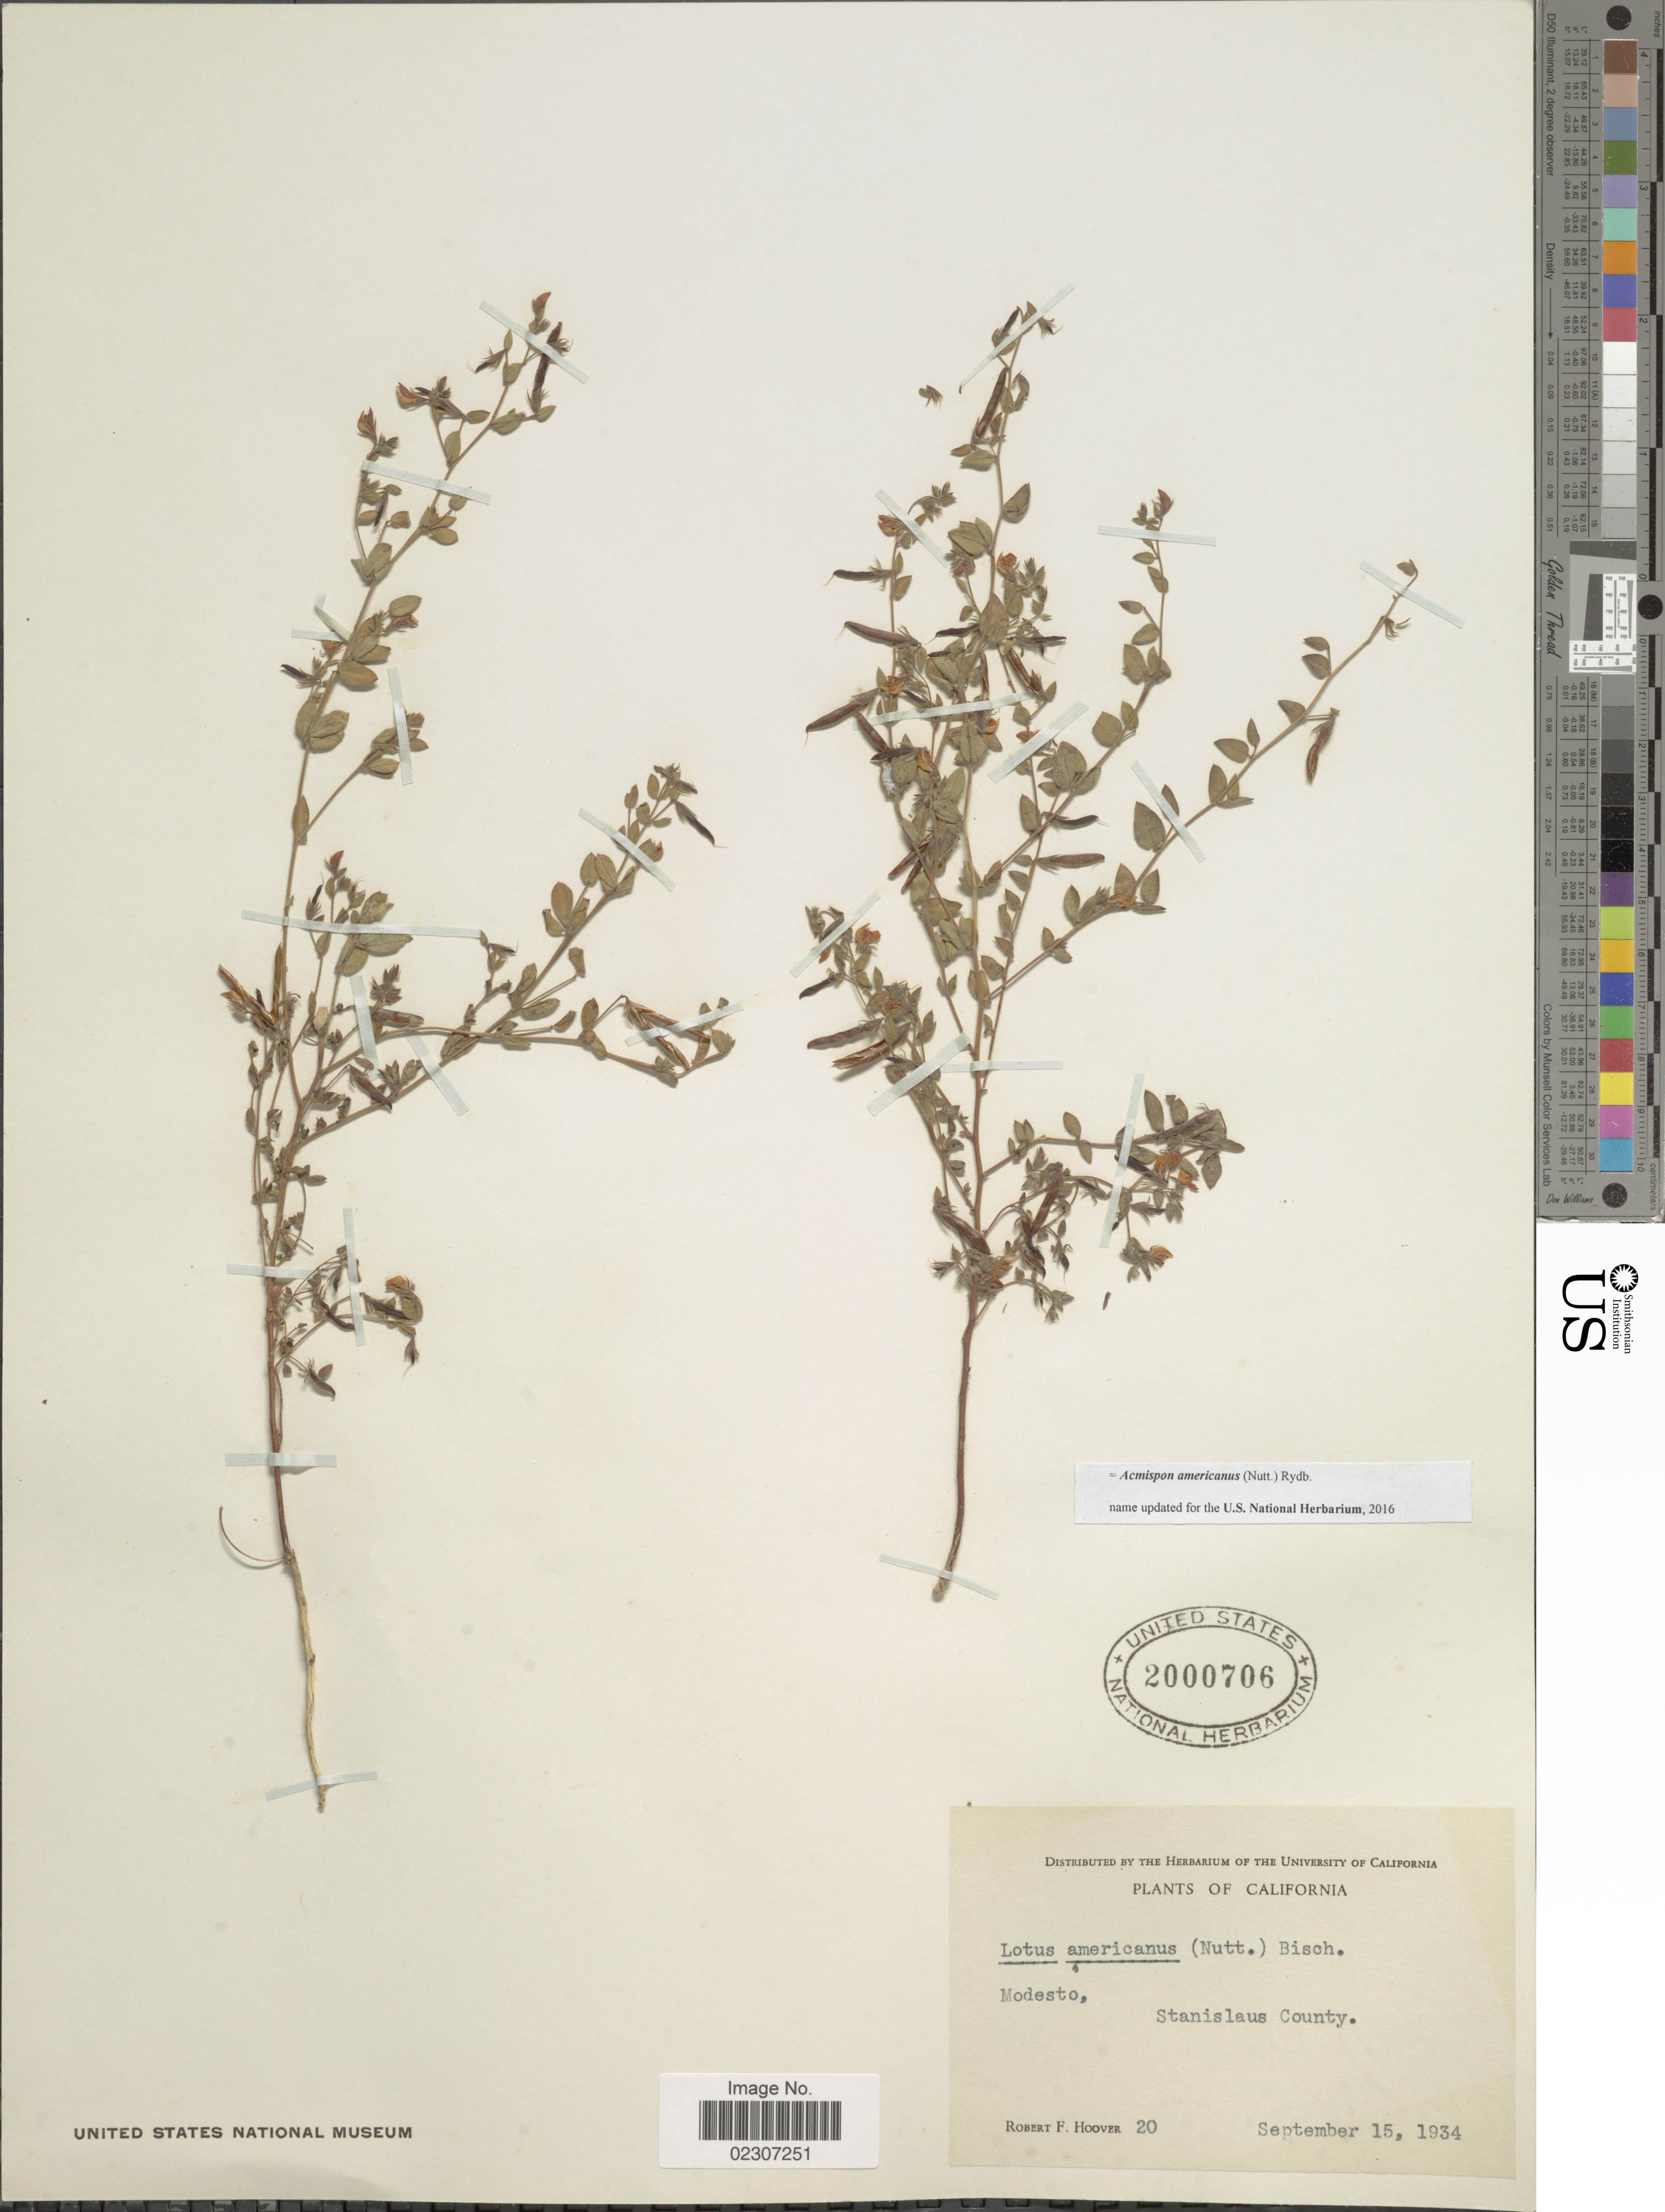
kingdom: Plantae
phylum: Tracheophyta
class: Magnoliopsida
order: Fabales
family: Fabaceae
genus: Acmispon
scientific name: Acmispon americanus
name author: (Nutt.) Rydb.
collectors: R. F. Hoover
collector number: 20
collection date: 1934-09-15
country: United States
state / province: California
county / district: Stanislaus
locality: California, Stanislaus County.Modesto.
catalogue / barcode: US 2000706